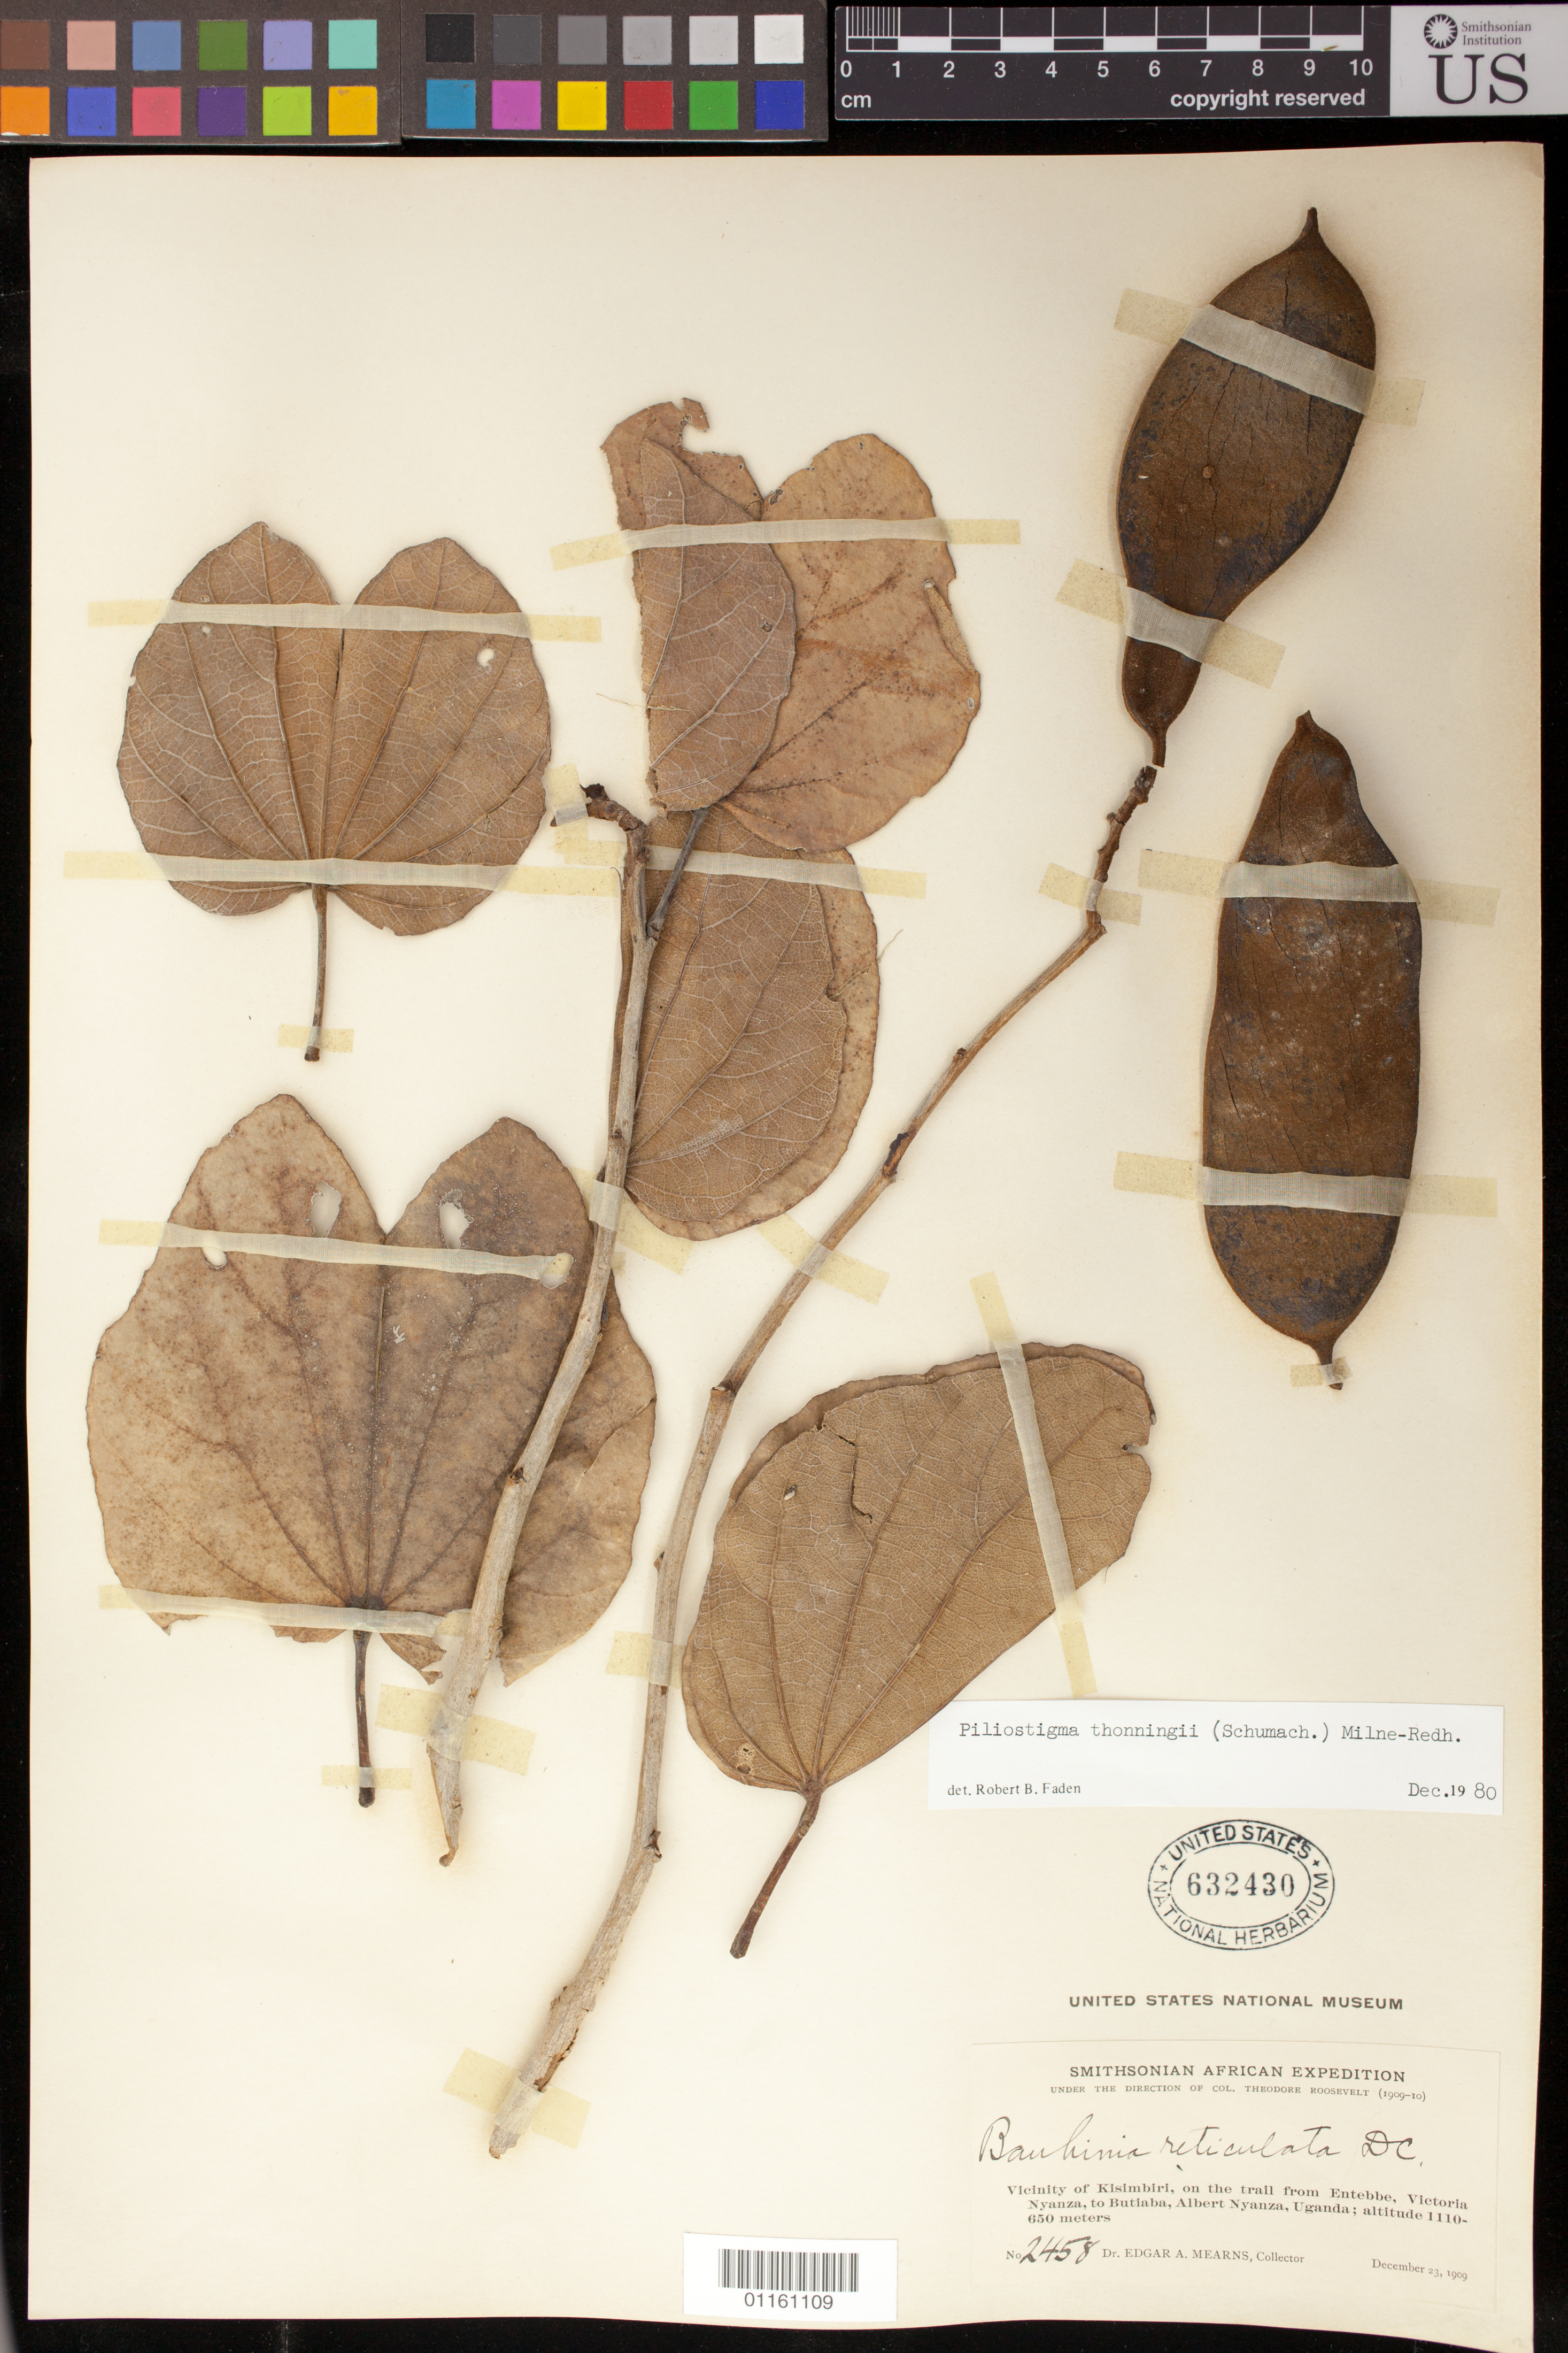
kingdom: Plantae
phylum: Tracheophyta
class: Magnoliopsida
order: Fabales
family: Fabaceae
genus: Piliostigma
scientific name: Piliostigma thonningii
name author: (Schumach.) Milne-Redh.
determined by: Faden, Robert B., (US), Smithsonian Institution - National Museum of Natural History (UNITED STATES)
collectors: E. A. Mearns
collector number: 2458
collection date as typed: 23 Dec 1909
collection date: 1909-12-23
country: Uganda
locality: Vicinity of Kisimbiri, on the trail from Entebbe, Victoria Nyanza, to Butiaba, Albert Nyanza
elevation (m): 1110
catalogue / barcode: US 632430